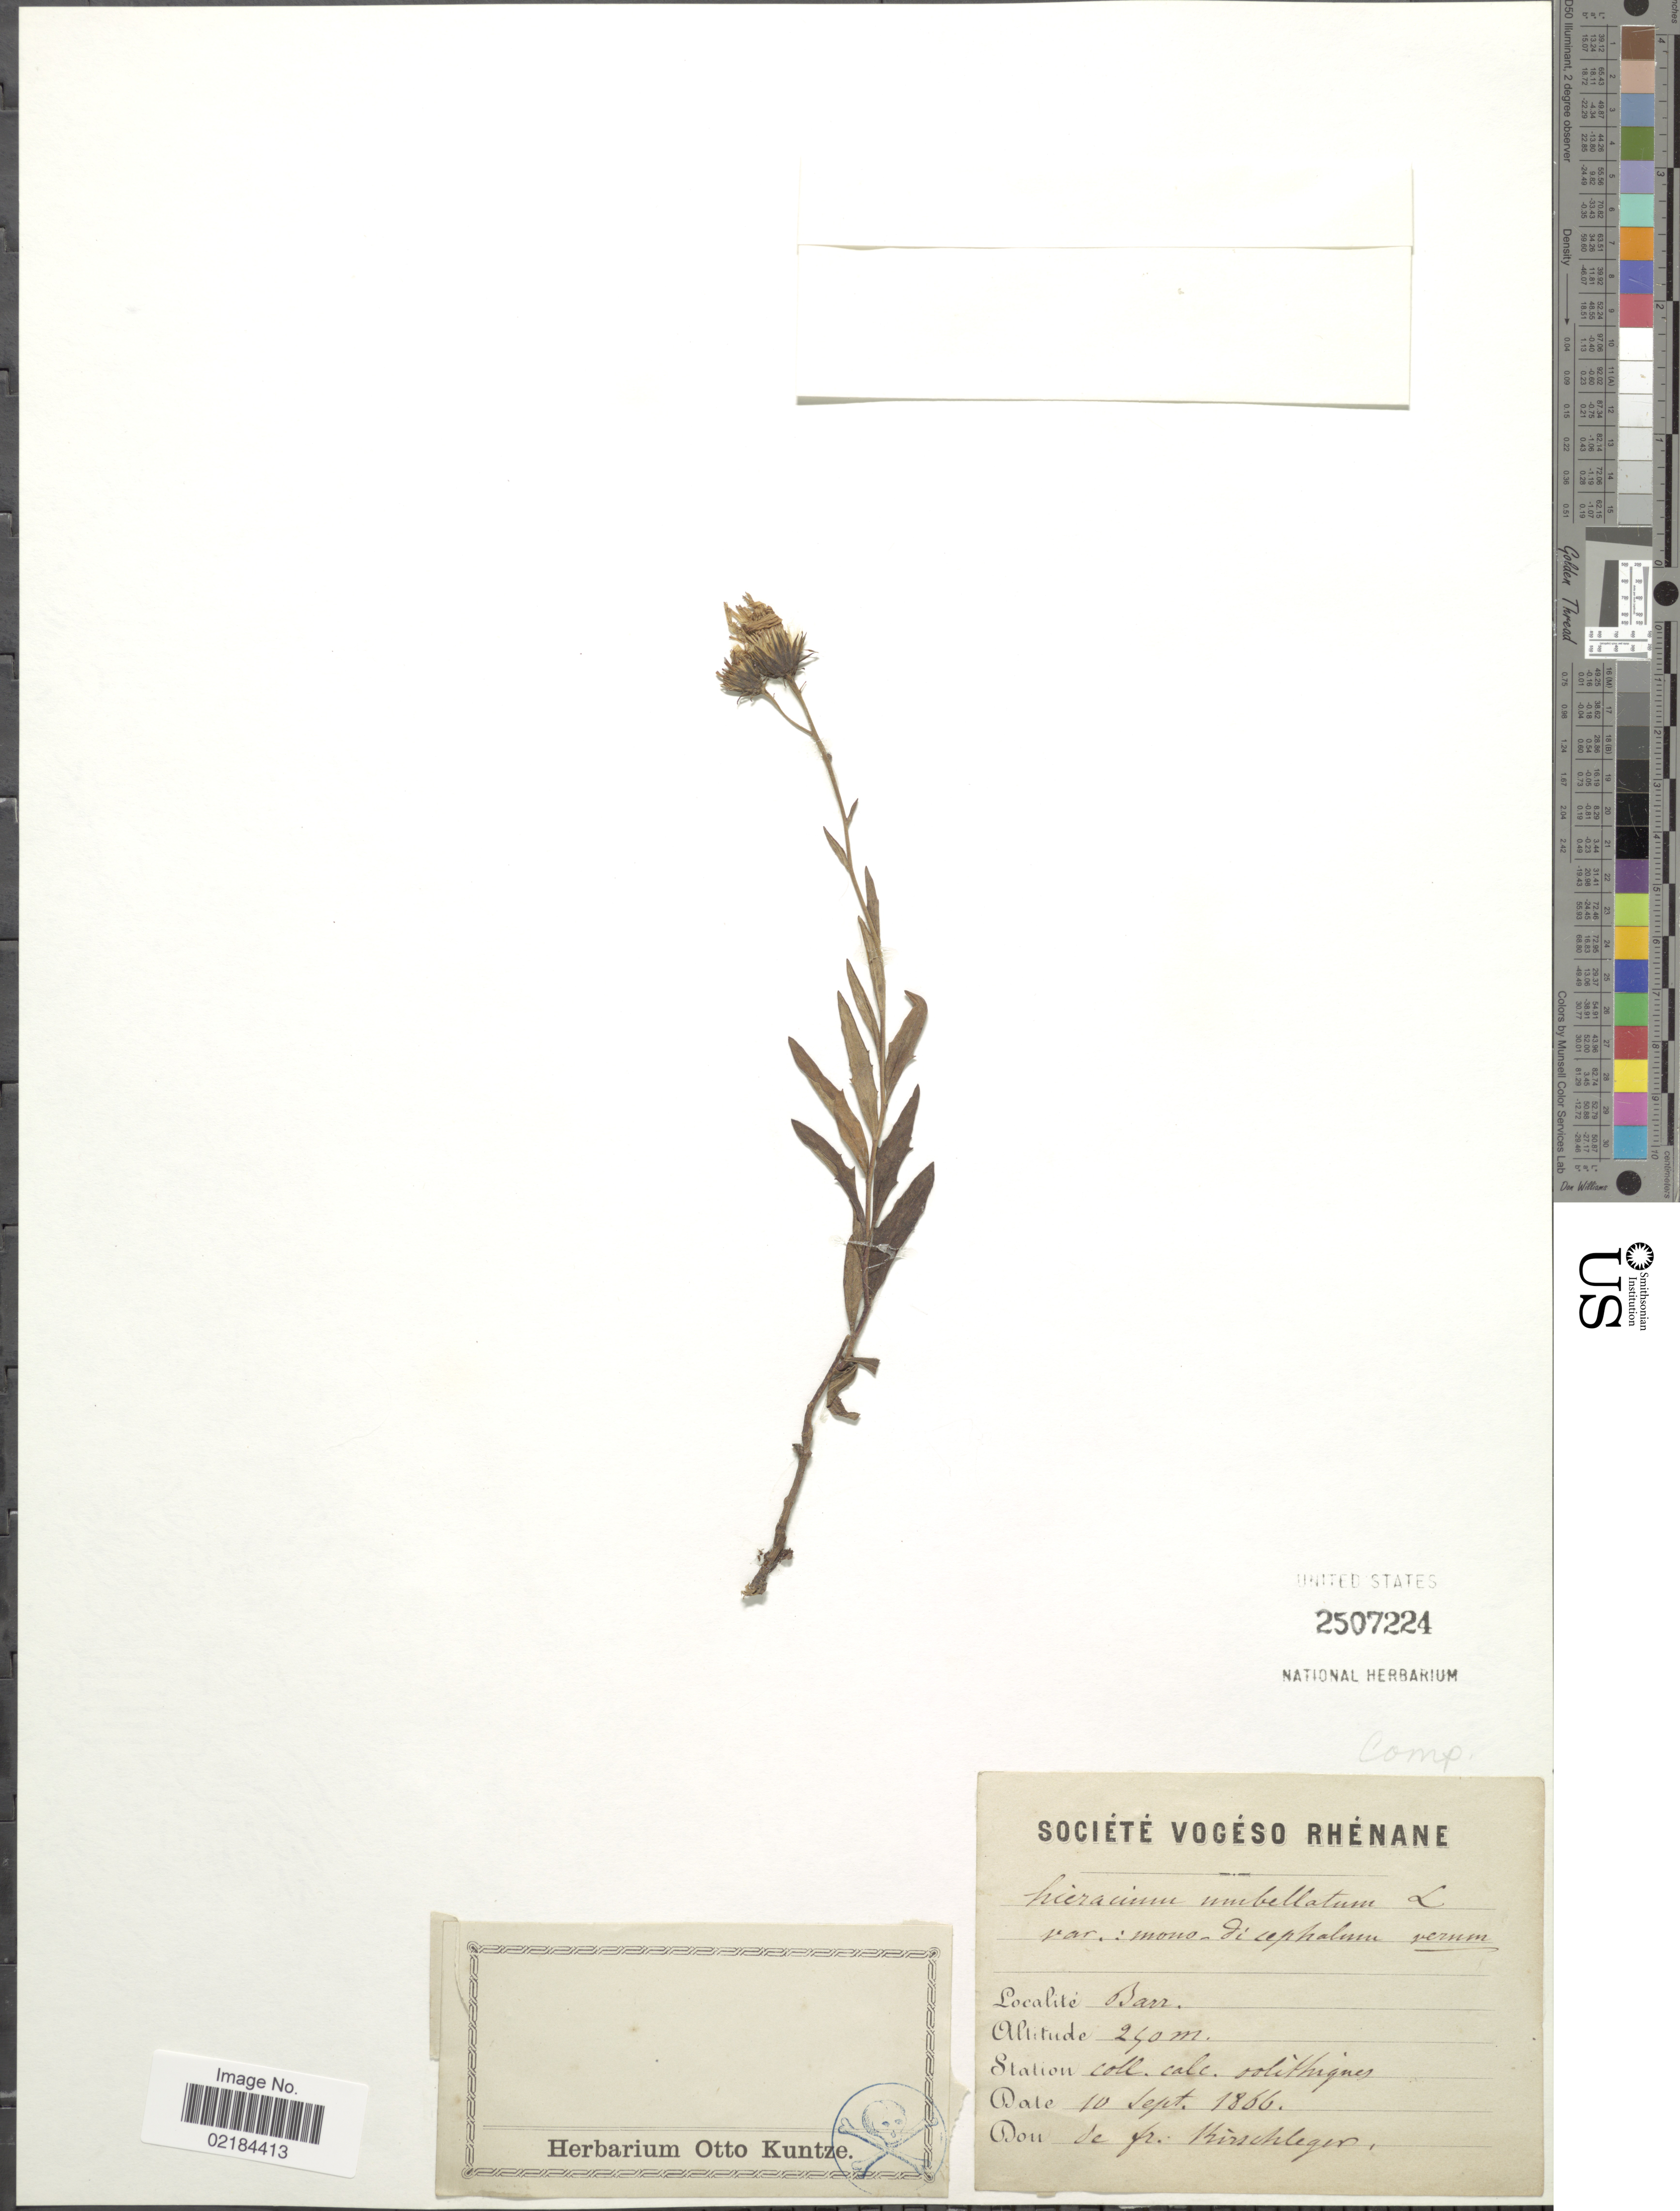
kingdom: Plantae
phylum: Tracheophyta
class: Magnoliopsida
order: Asterales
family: Asteraceae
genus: Hieracium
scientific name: Hieracium umbellatum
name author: L.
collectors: F. Kirschleger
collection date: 1866-09-10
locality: Barr. Station: coll. cale. solithignes [interpreted]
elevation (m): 240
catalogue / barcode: US 2507224